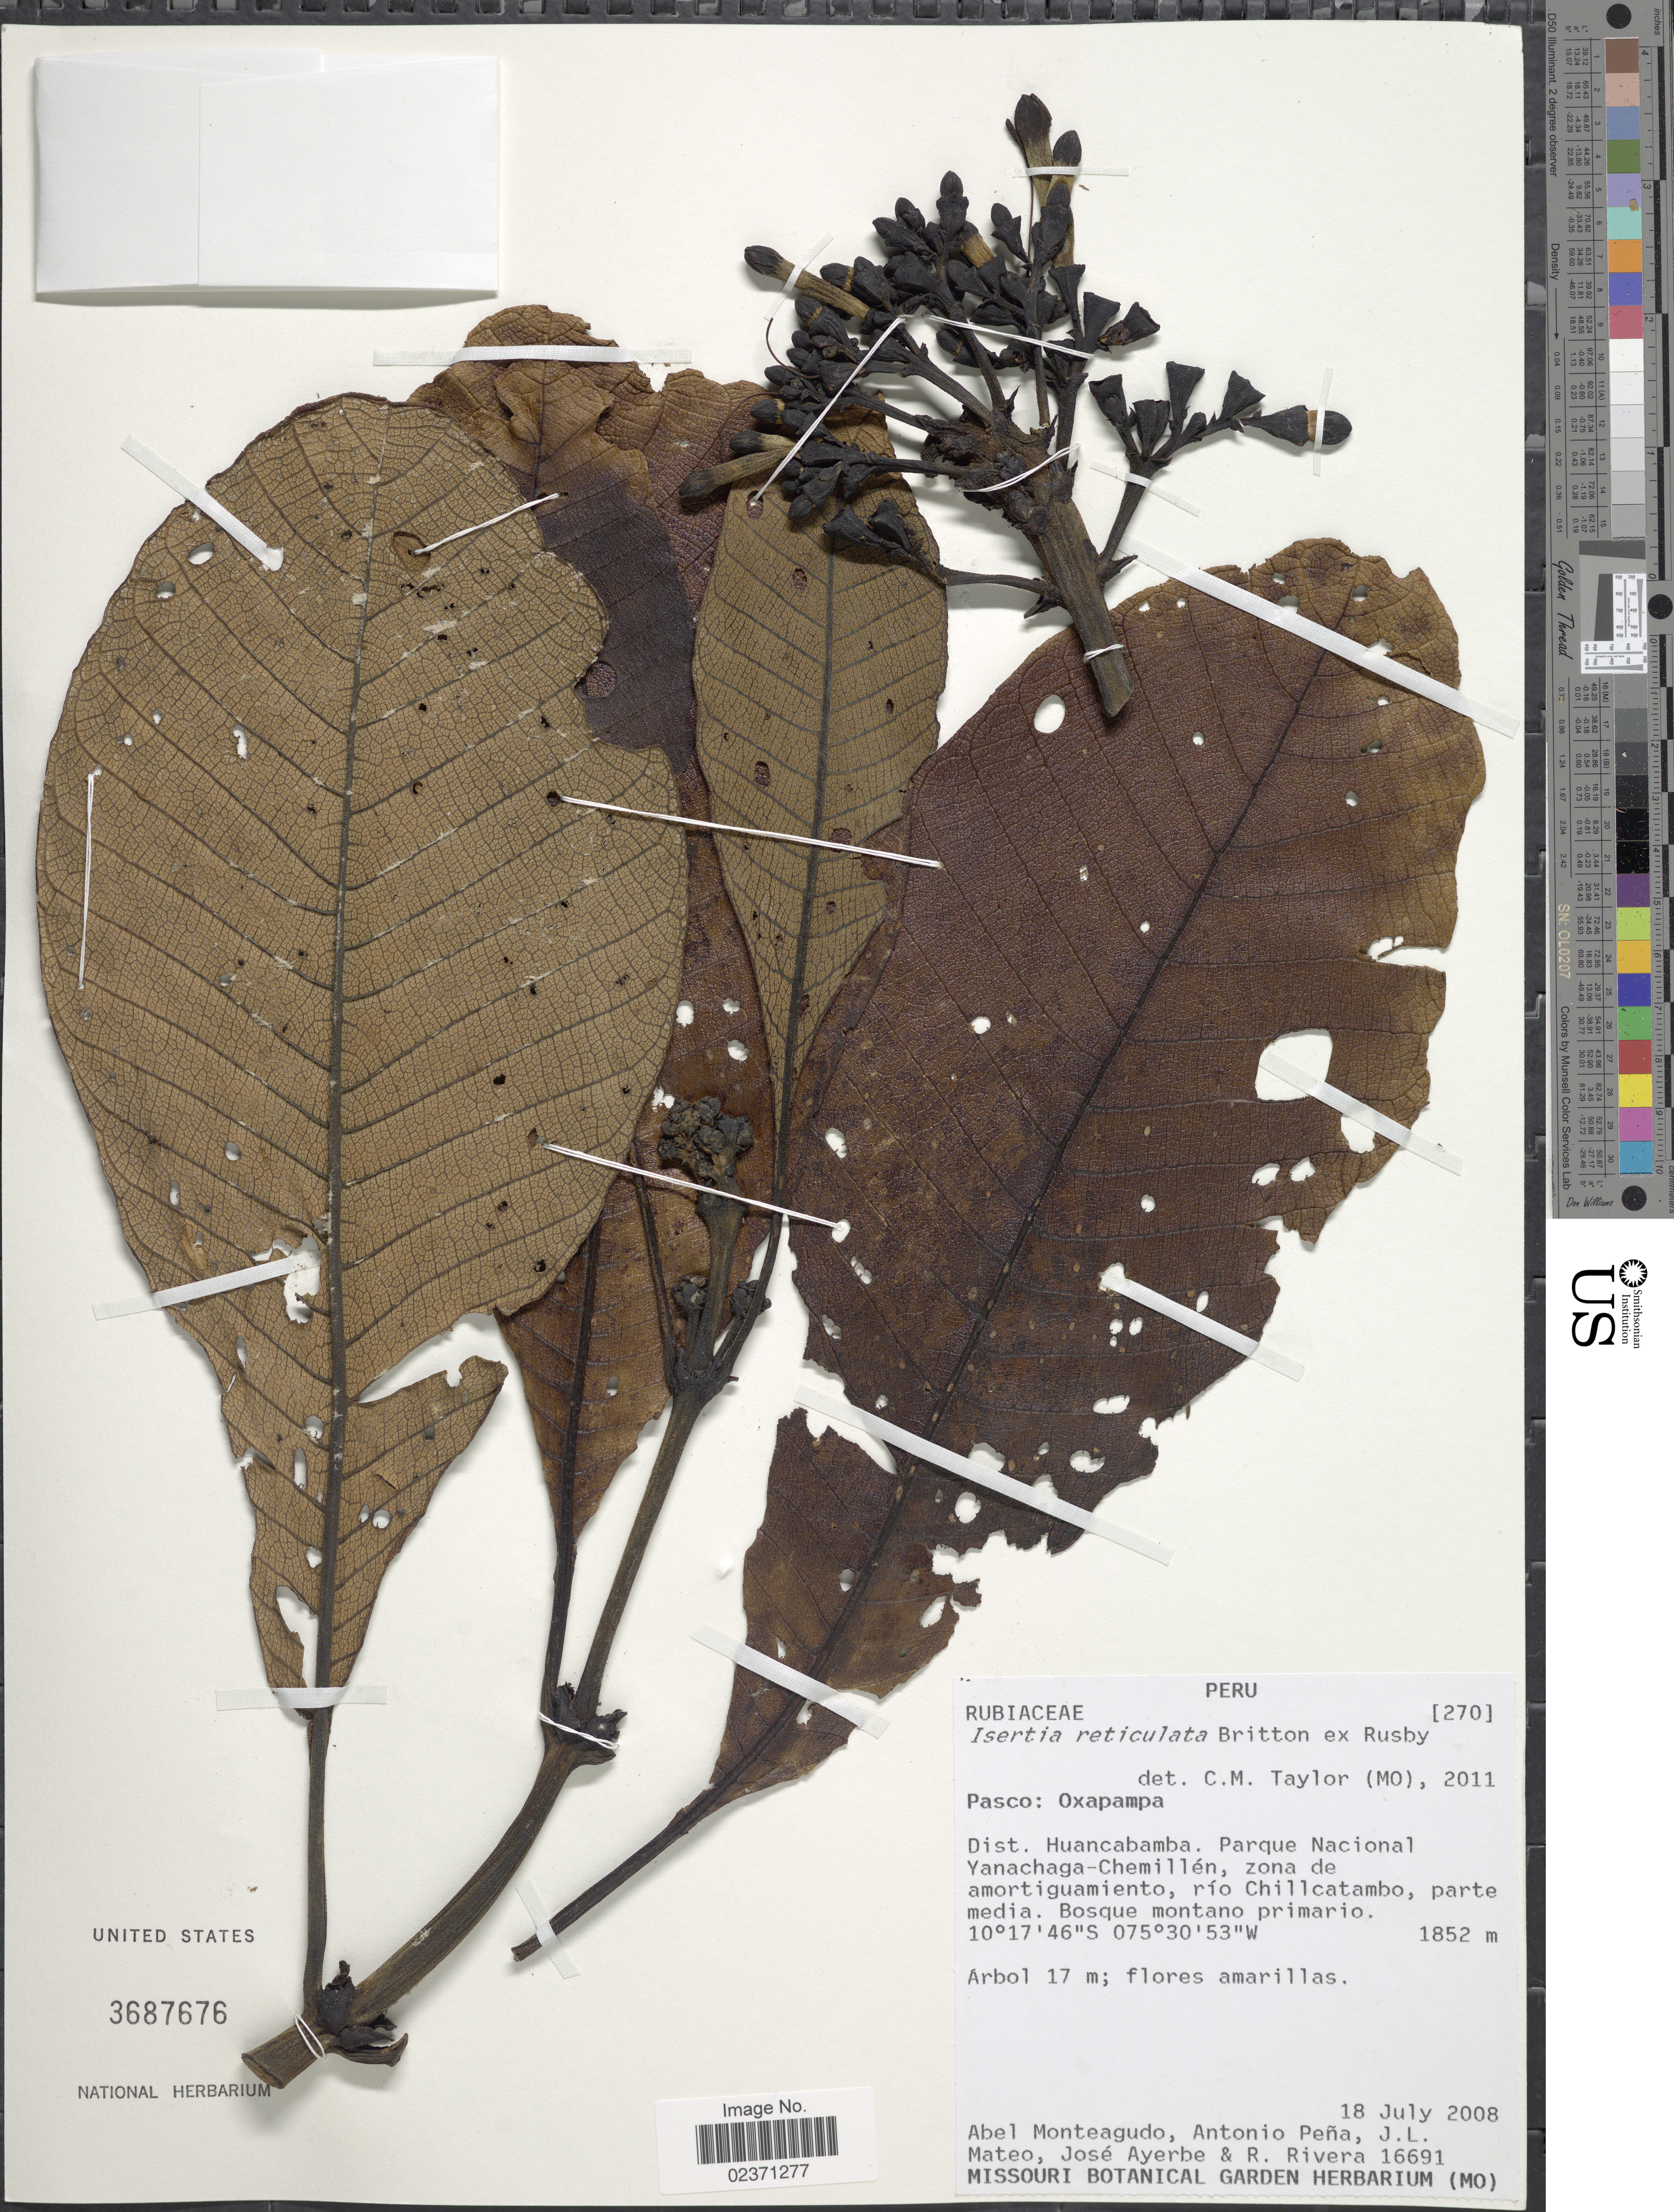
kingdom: Plantae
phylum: Tracheophyta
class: Magnoliopsida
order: Gentianales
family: Rubiaceae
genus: Isertia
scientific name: Isertia reticulata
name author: Britton ex Rusby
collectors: A. Monteagudo, A. Peña, J. Mateo, J. Ayerbe & R. Rivera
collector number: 16691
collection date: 2008-07-18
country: Peru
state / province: Pasco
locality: Oxapampa. Dist. Huancabamba. Parque Nacional Yanachaga - Chemillen, zona de amortiguamiento, rio Chillcatambo, parte media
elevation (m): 1852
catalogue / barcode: US 3687676